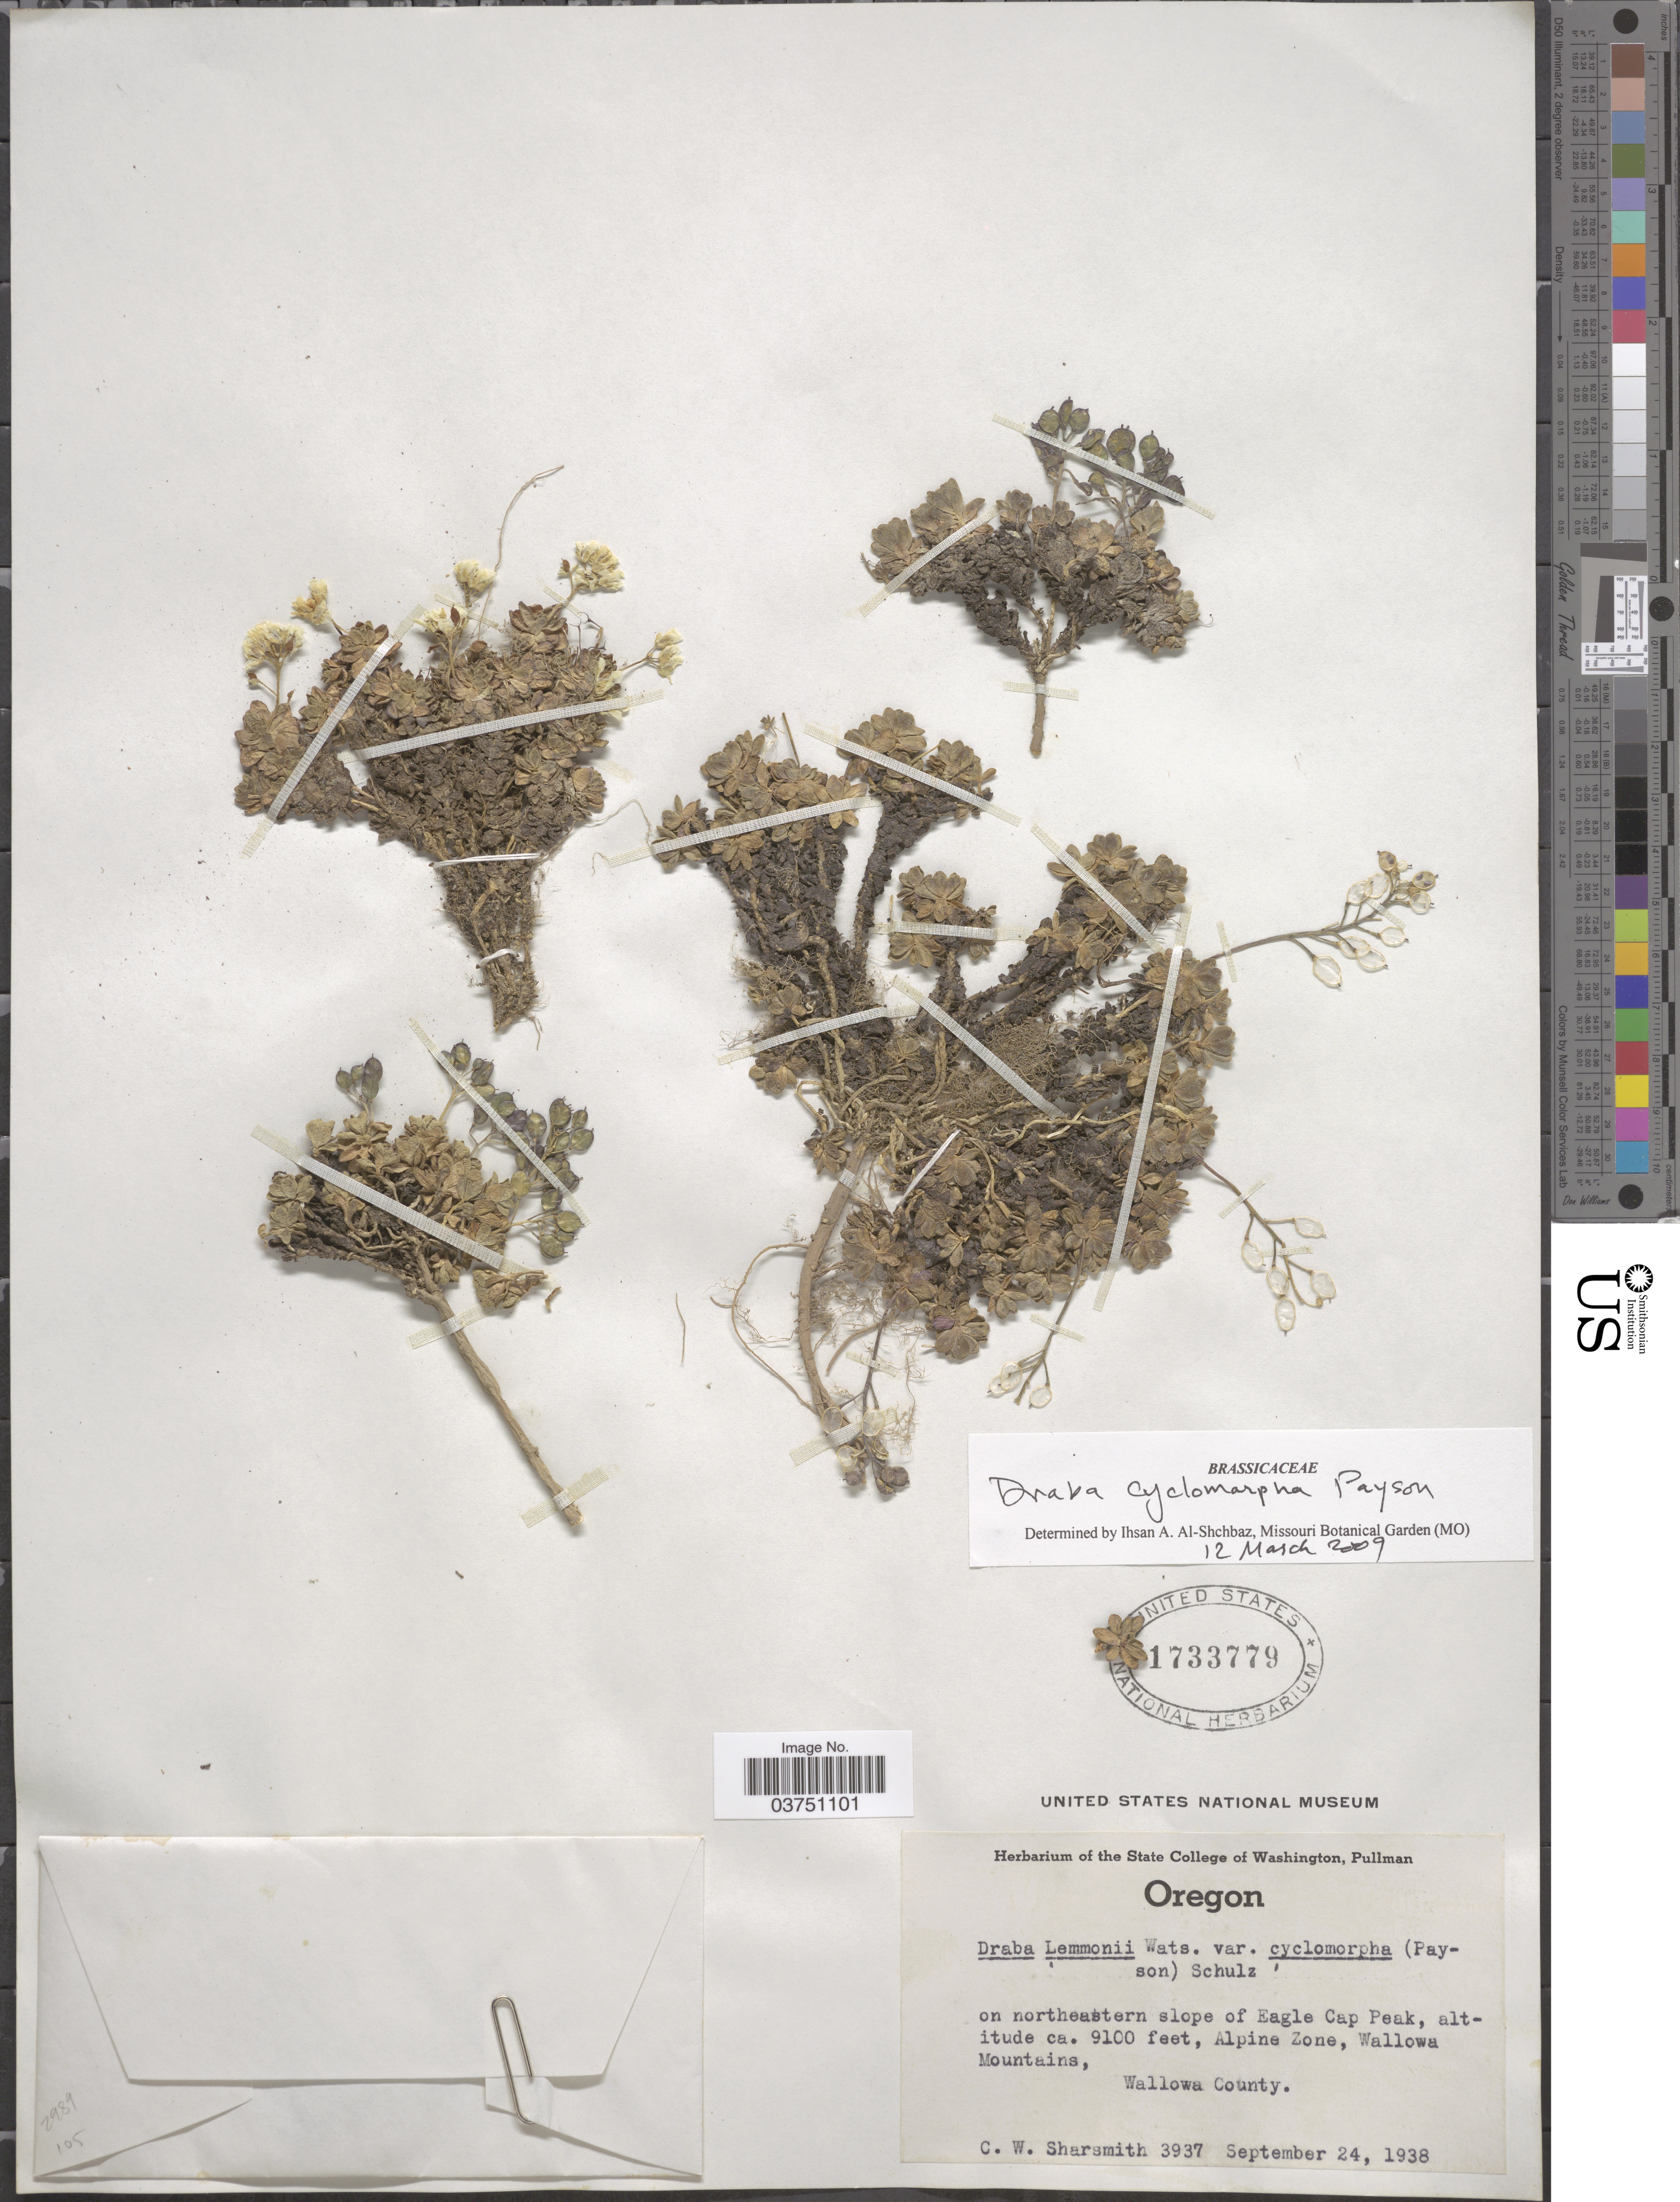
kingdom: Plantae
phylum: Tracheophyta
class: Magnoliopsida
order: Brassicales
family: Brassicaceae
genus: Draba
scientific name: Draba cyclomorpha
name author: Payson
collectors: C. Sharsmith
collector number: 3937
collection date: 1938-09-24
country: United States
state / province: Oregon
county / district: Wallowa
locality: On northeastern slope of Eagle Cap Peak, Alpine Zone, Wallowa Mountains, Wallowa County.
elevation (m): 2774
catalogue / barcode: US 1733779